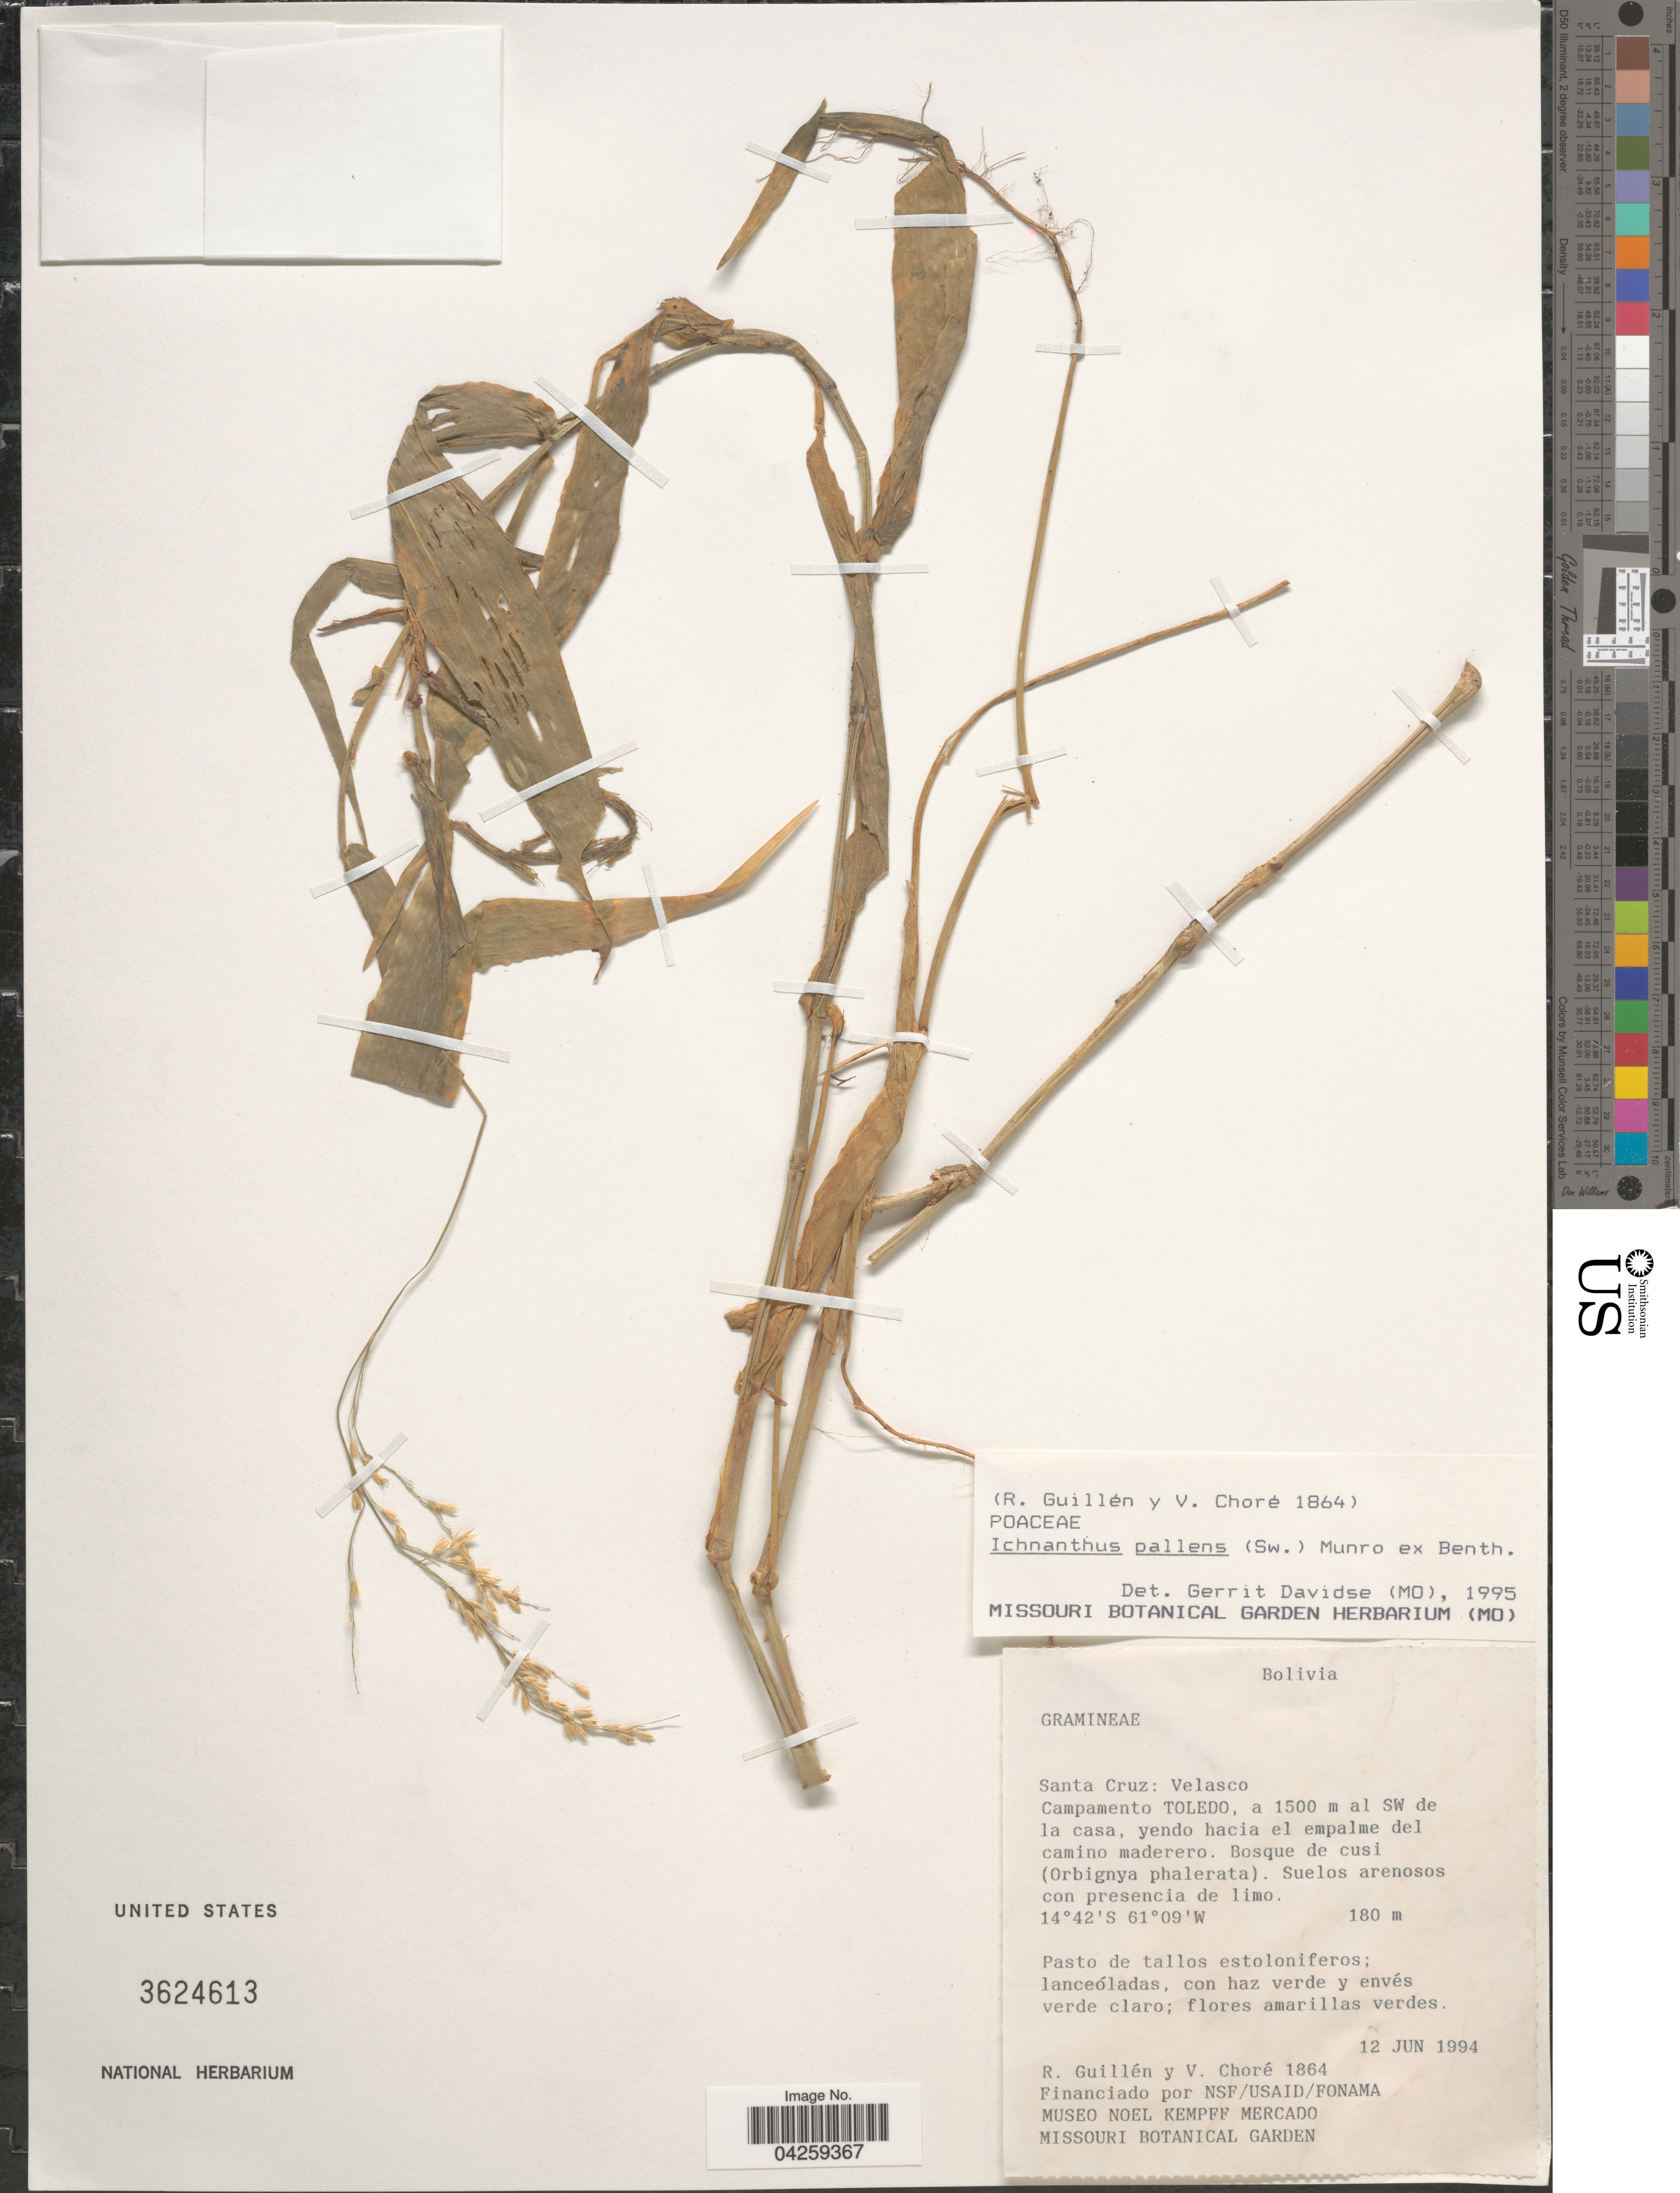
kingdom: Plantae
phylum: Tracheophyta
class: Liliopsida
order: Poales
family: Poaceae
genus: Ichnanthus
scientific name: Ichnanthus pallens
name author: (Sw.) Munro ex Benth.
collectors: R. Guillen & V. Chore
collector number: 1864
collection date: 1994-06-12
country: Bolivia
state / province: Santa Cruz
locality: Velasco. Campamento Toledo, a 1500 m al SW de la casa, yendo hacia el empalme del camino maderero. Bosque de cusi (Orbignya phalerata). Suelos arenosos con presencia de limo.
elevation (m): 180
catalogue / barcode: US 3624613